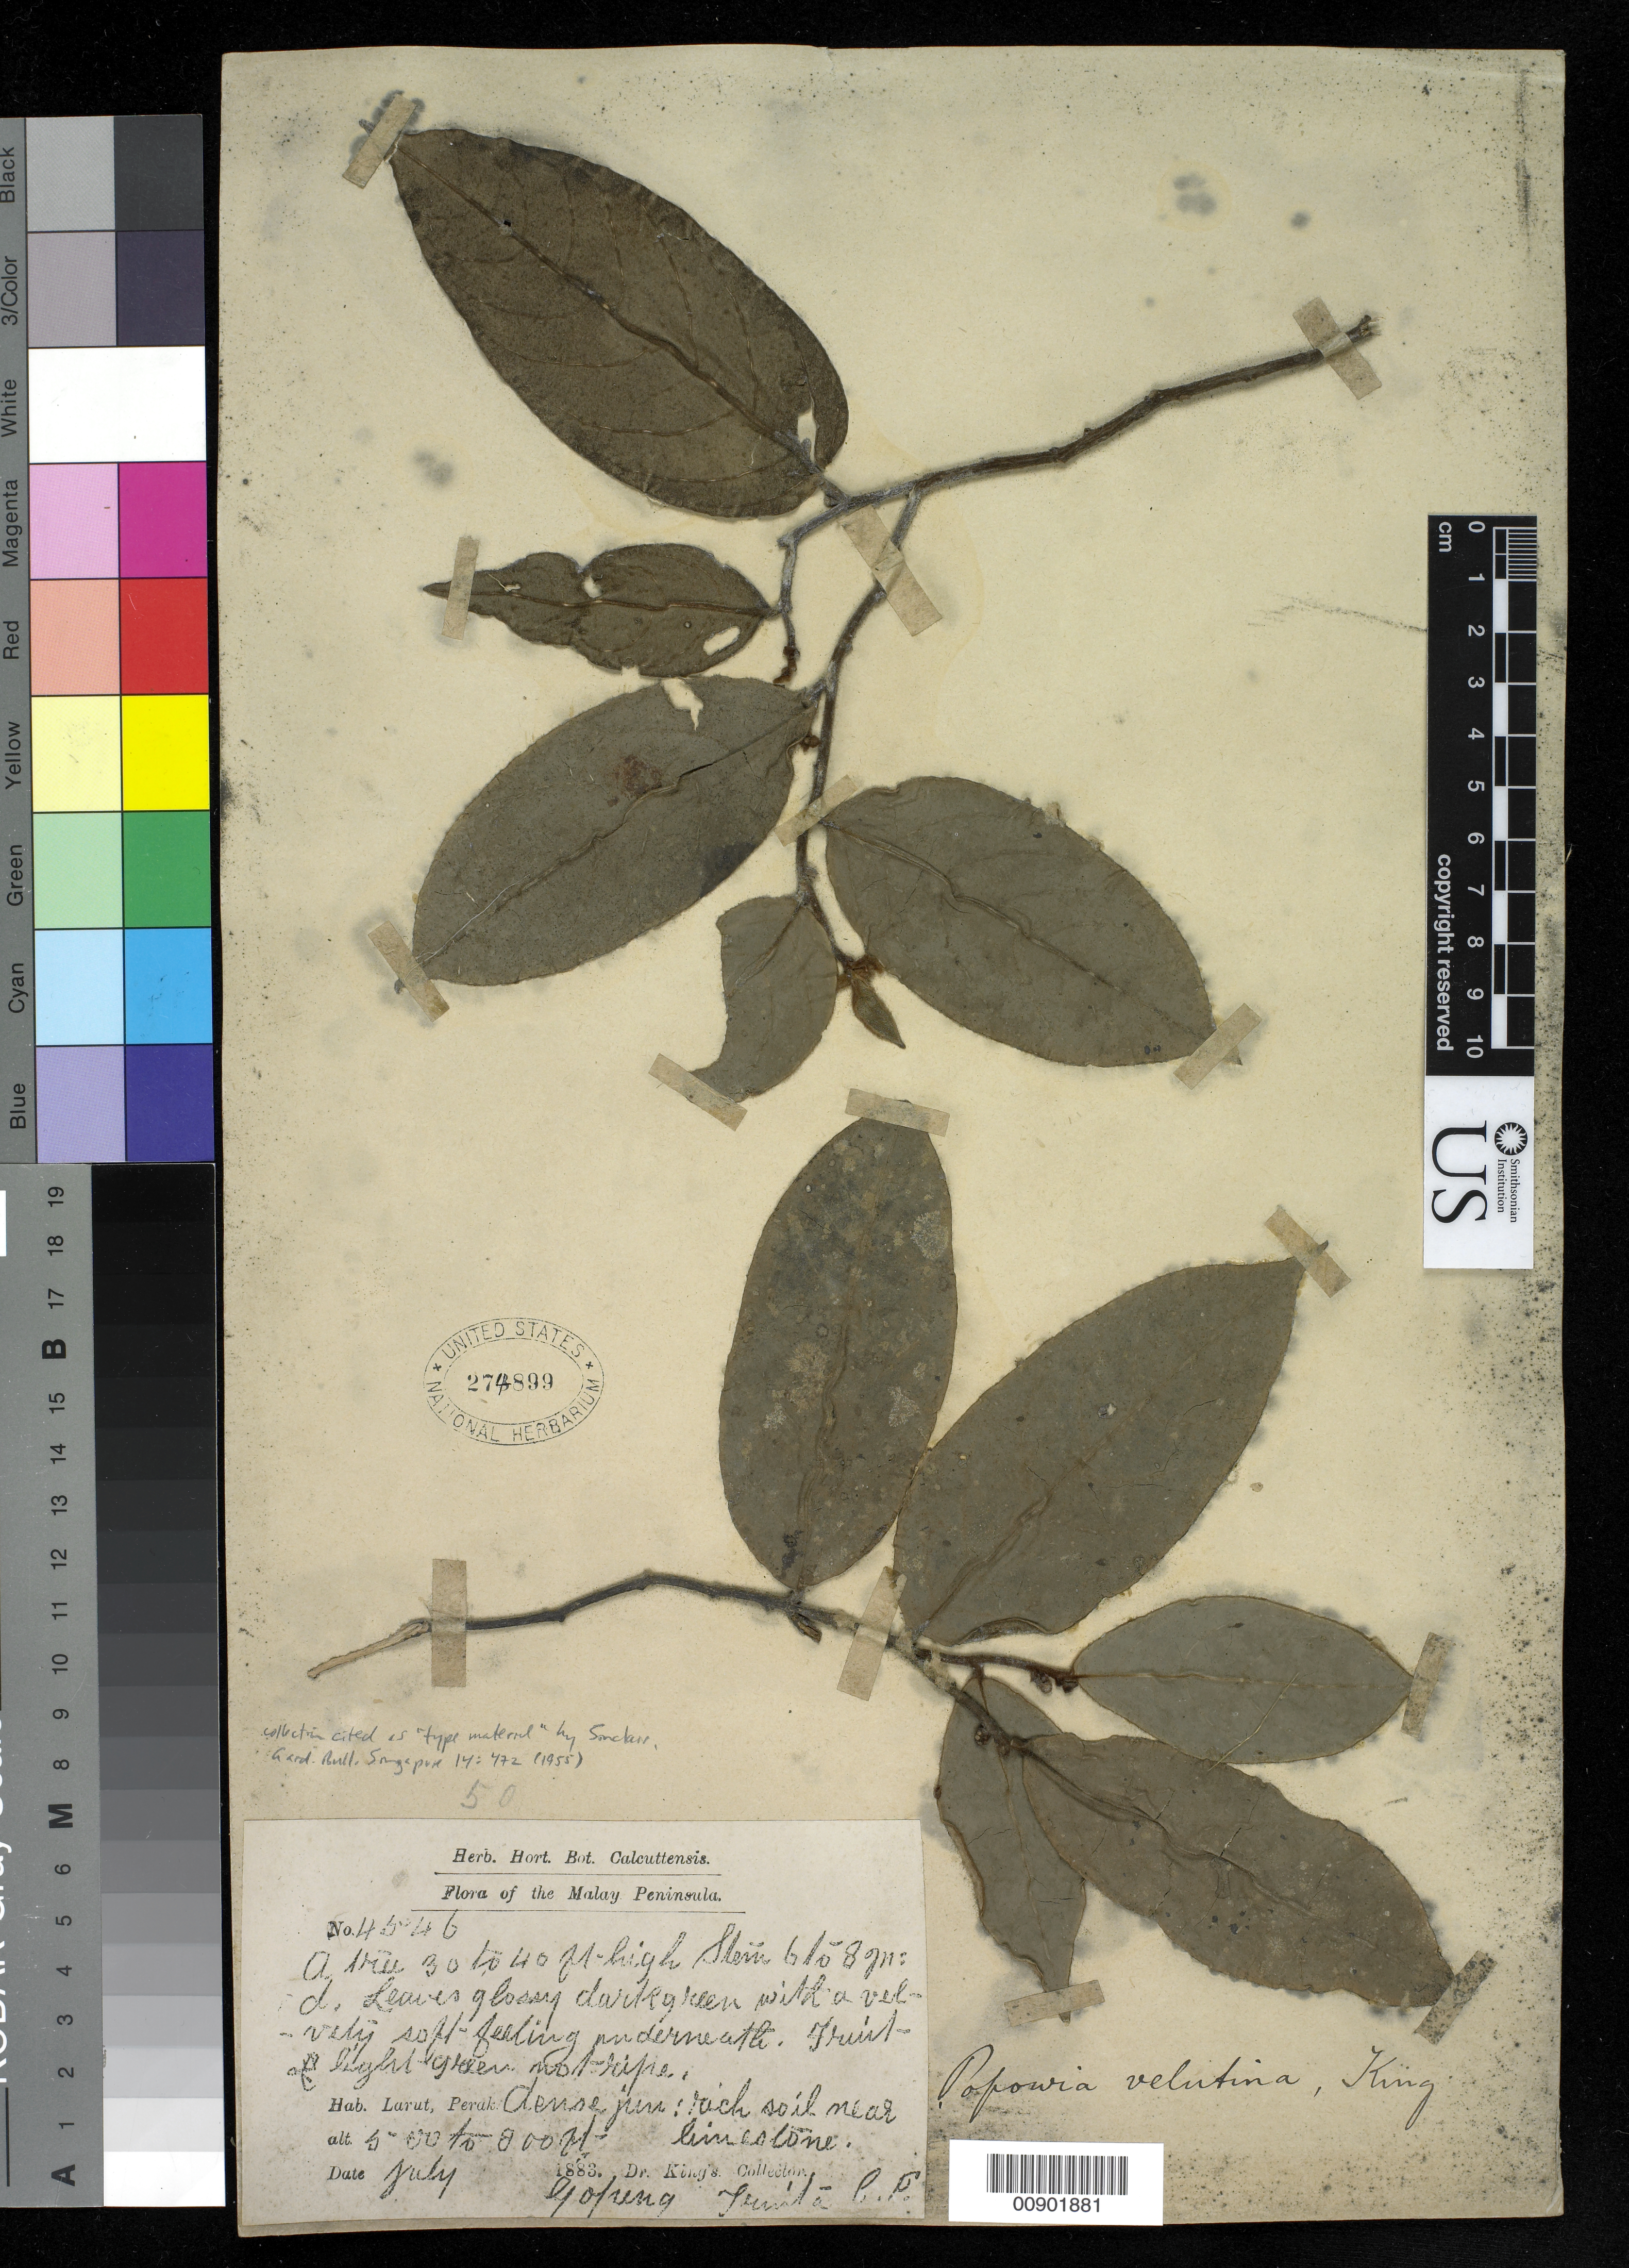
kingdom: Plantae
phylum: Tracheophyta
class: Magnoliopsida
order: Magnoliales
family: Annonaceae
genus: Popowia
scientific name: Popowia velutina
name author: King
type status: Syntype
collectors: Dr. King's collector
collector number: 4546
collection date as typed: Jul 1883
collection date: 1883-07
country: Malaysia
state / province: Perak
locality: Larut, Perak.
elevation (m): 152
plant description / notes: Collection cited as "type material" by Sinclair, Gard. Bull. Singapore 14: 472 (1955).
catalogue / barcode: US 274899